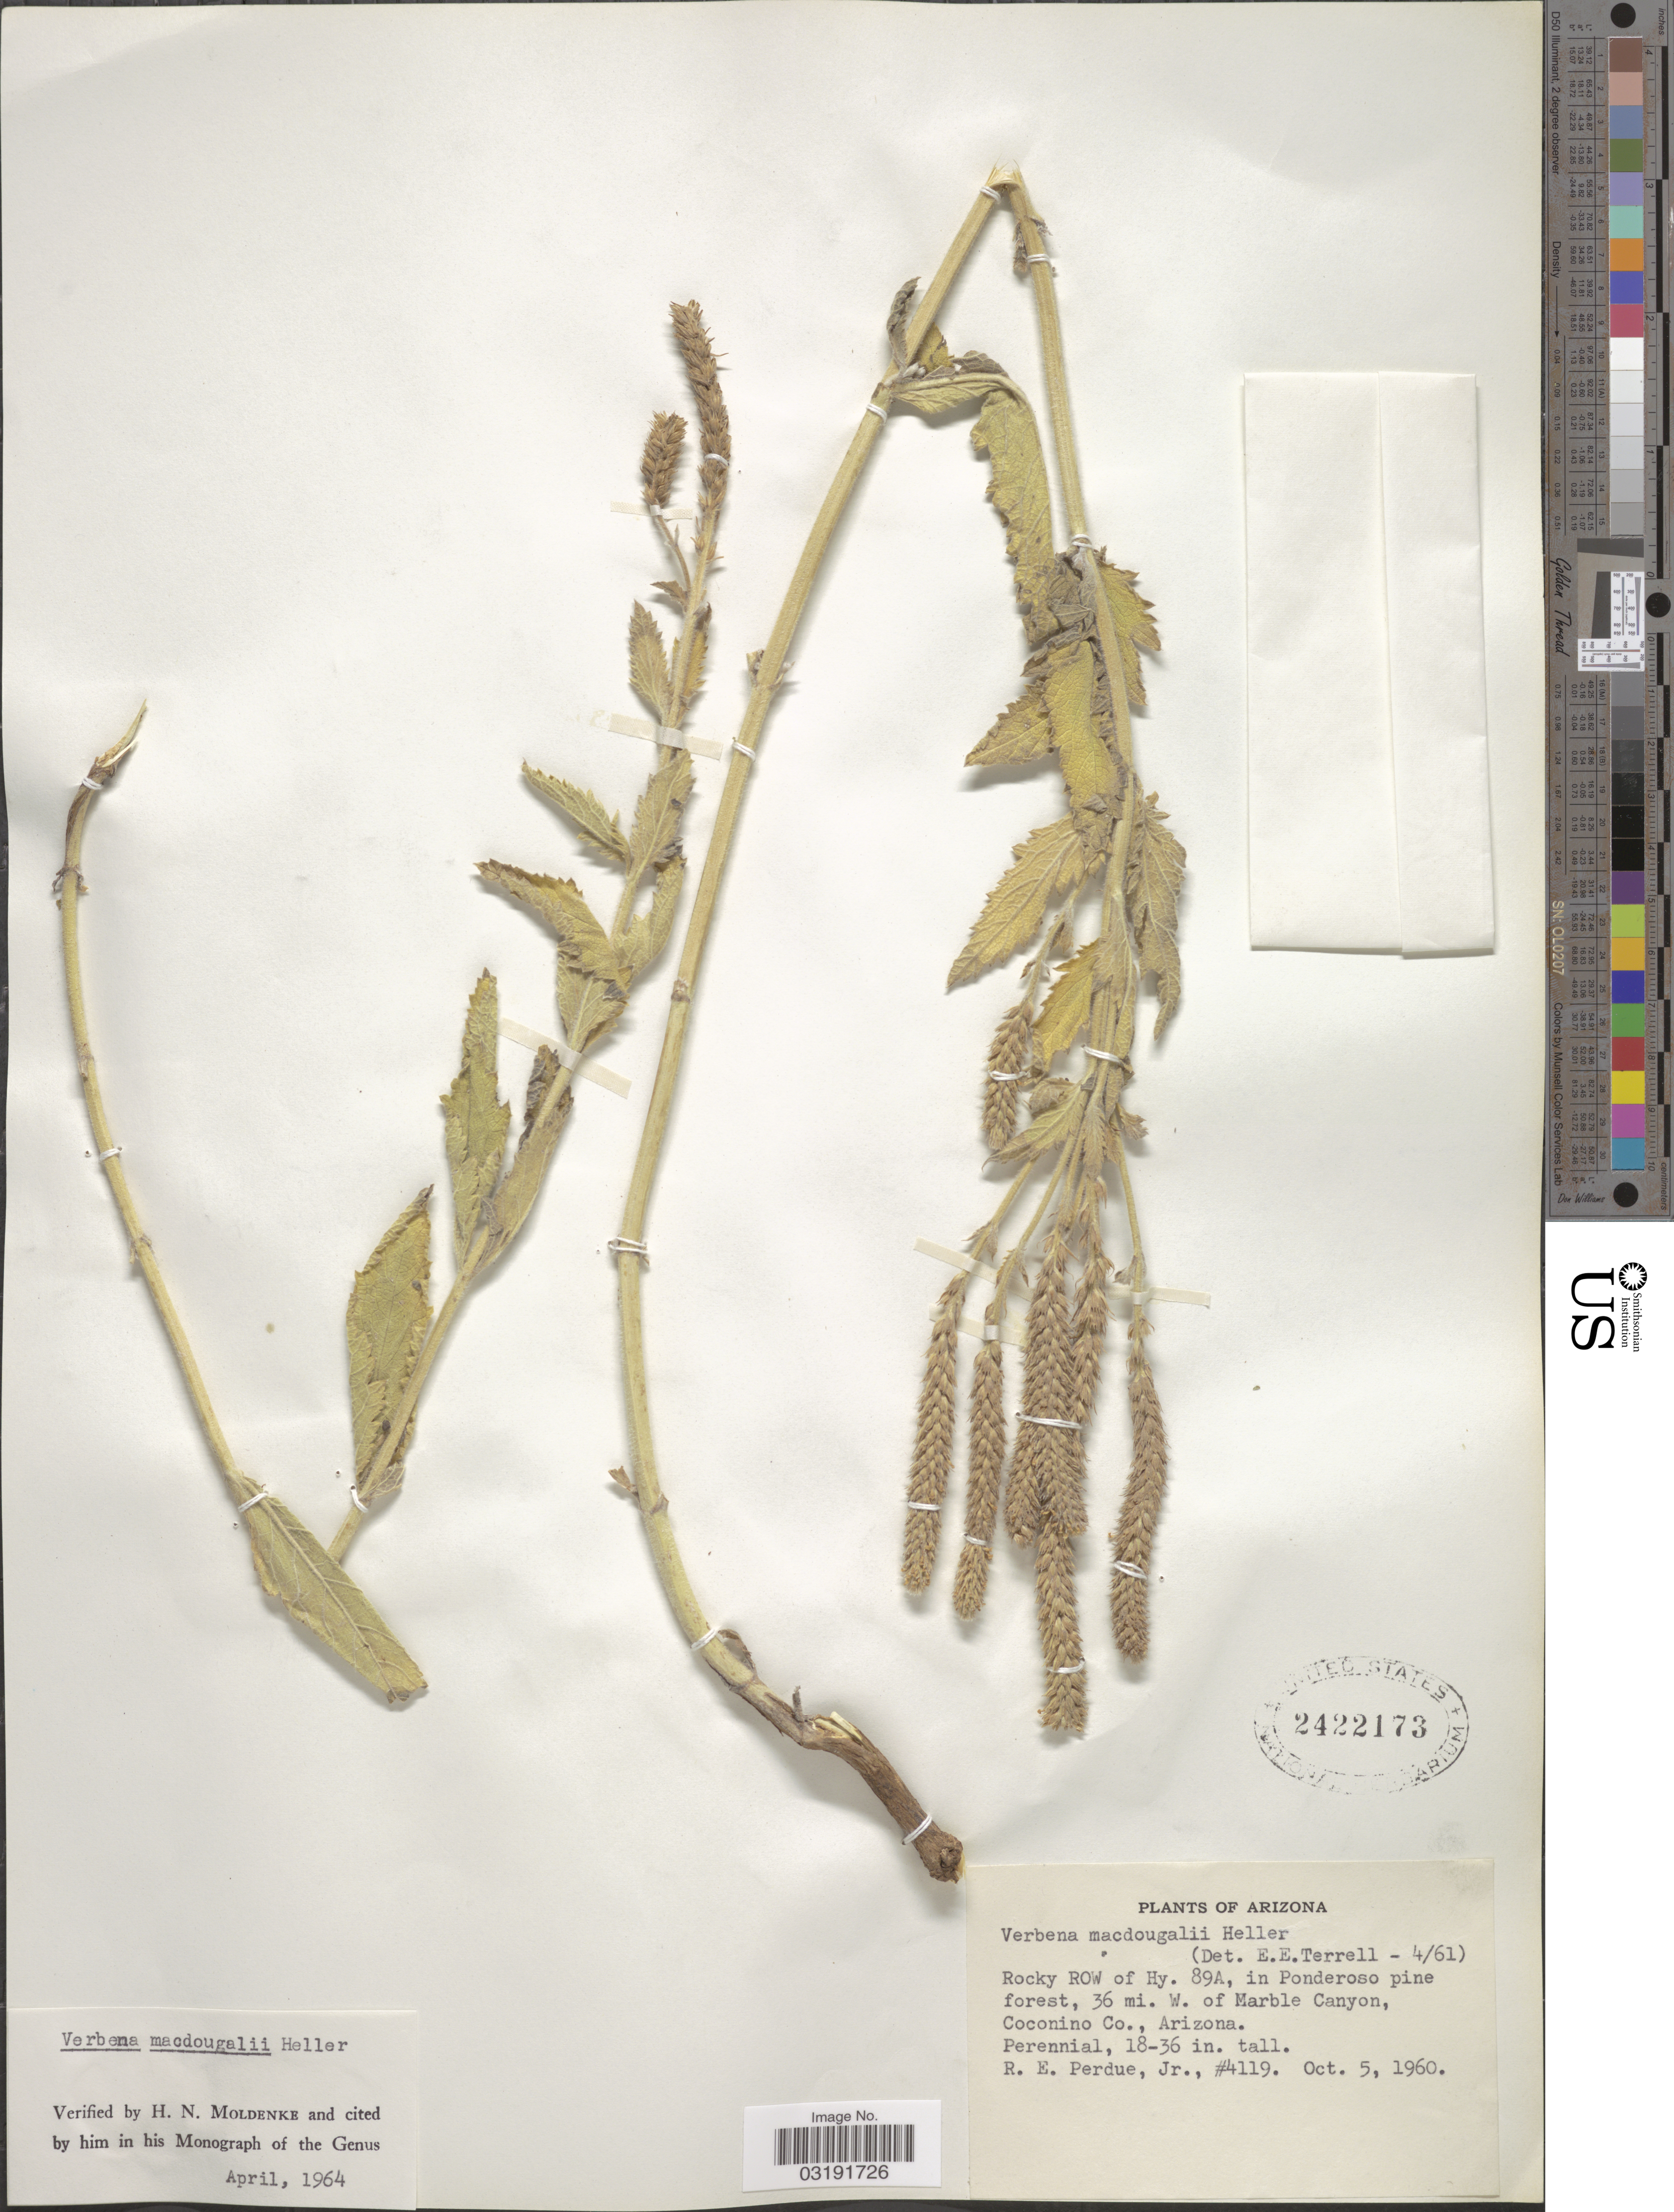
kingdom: Plantae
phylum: Tracheophyta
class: Magnoliopsida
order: Lamiales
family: Verbenaceae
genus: Verbena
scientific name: Verbena macdougalii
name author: A. Heller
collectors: R. E. Perdue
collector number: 4119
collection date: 1960-10-05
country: United States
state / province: Arizona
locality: Rocky ROW of Hy. 89A, in Ponderoso pine forest, 36 mi. W. of Marble Canyon, Coconino Co.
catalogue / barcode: US 2422173